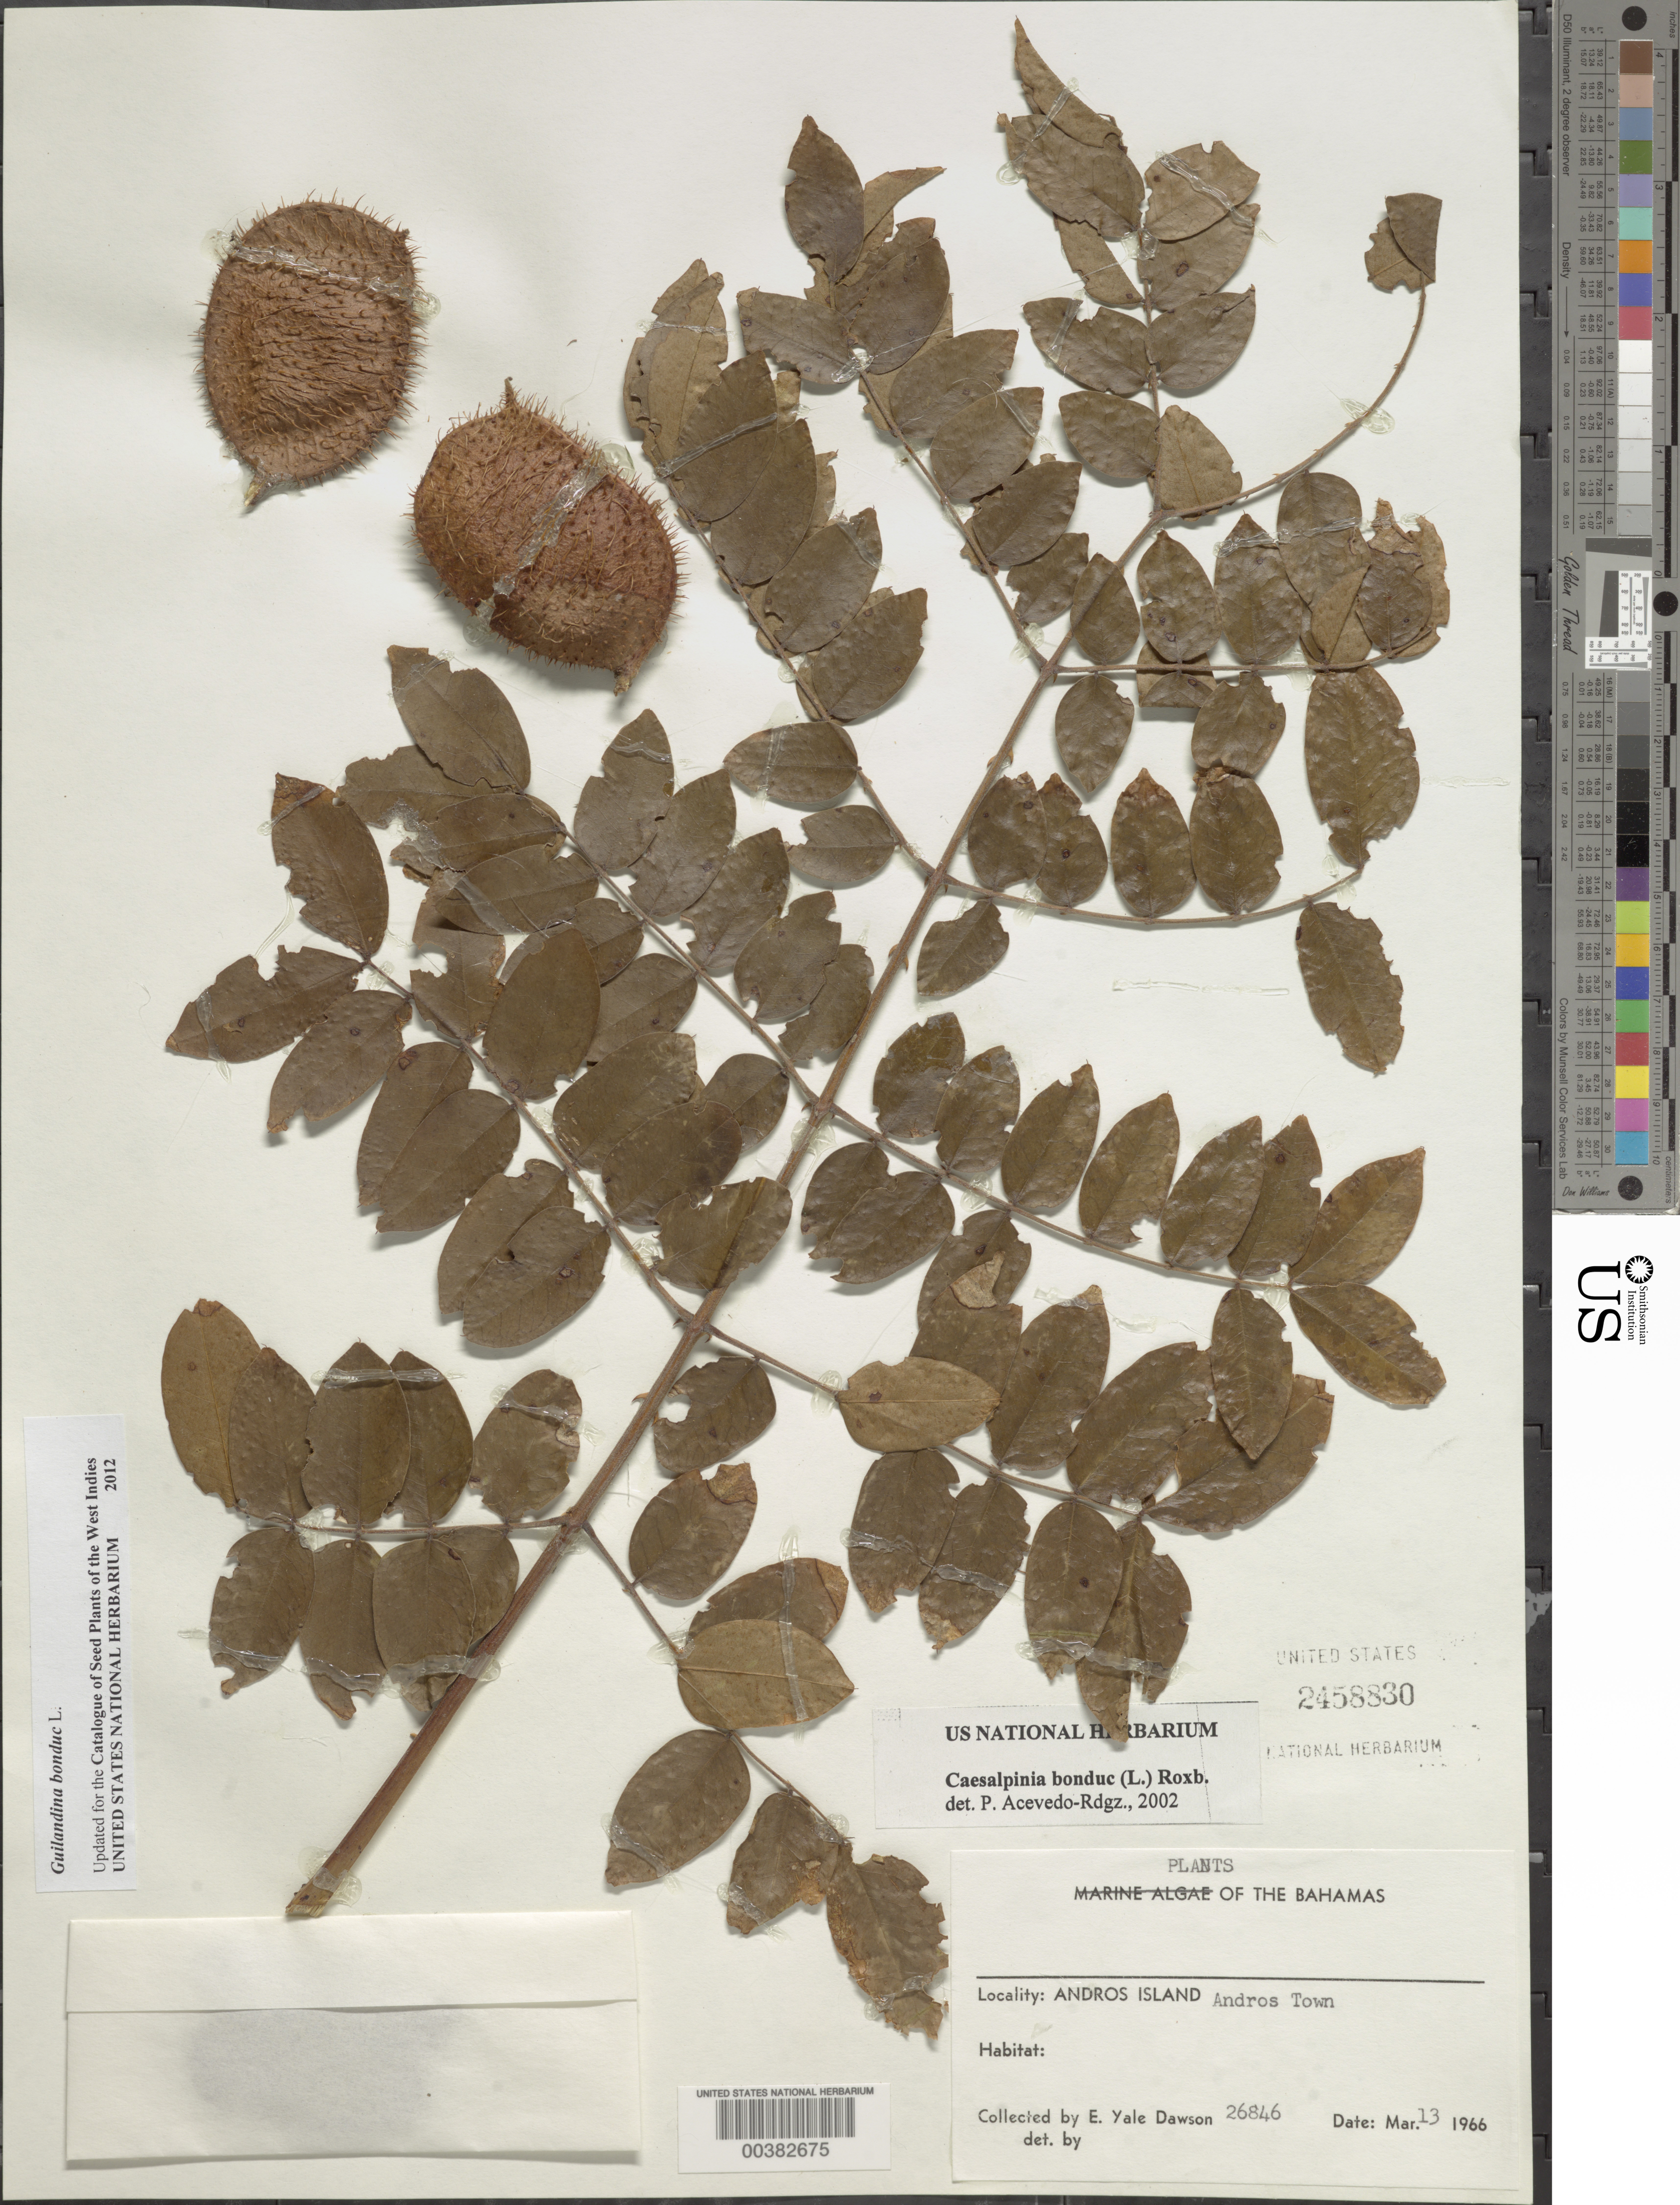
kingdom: Plantae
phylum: Tracheophyta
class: Magnoliopsida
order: Fabales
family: Fabaceae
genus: Guilandina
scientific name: Guilandina bonduc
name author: L.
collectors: E. Y. Dawson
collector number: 26846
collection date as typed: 13 Mar 1966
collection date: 1966-03-13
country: Bahamas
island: Andros Island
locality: Andros town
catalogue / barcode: US 2458830